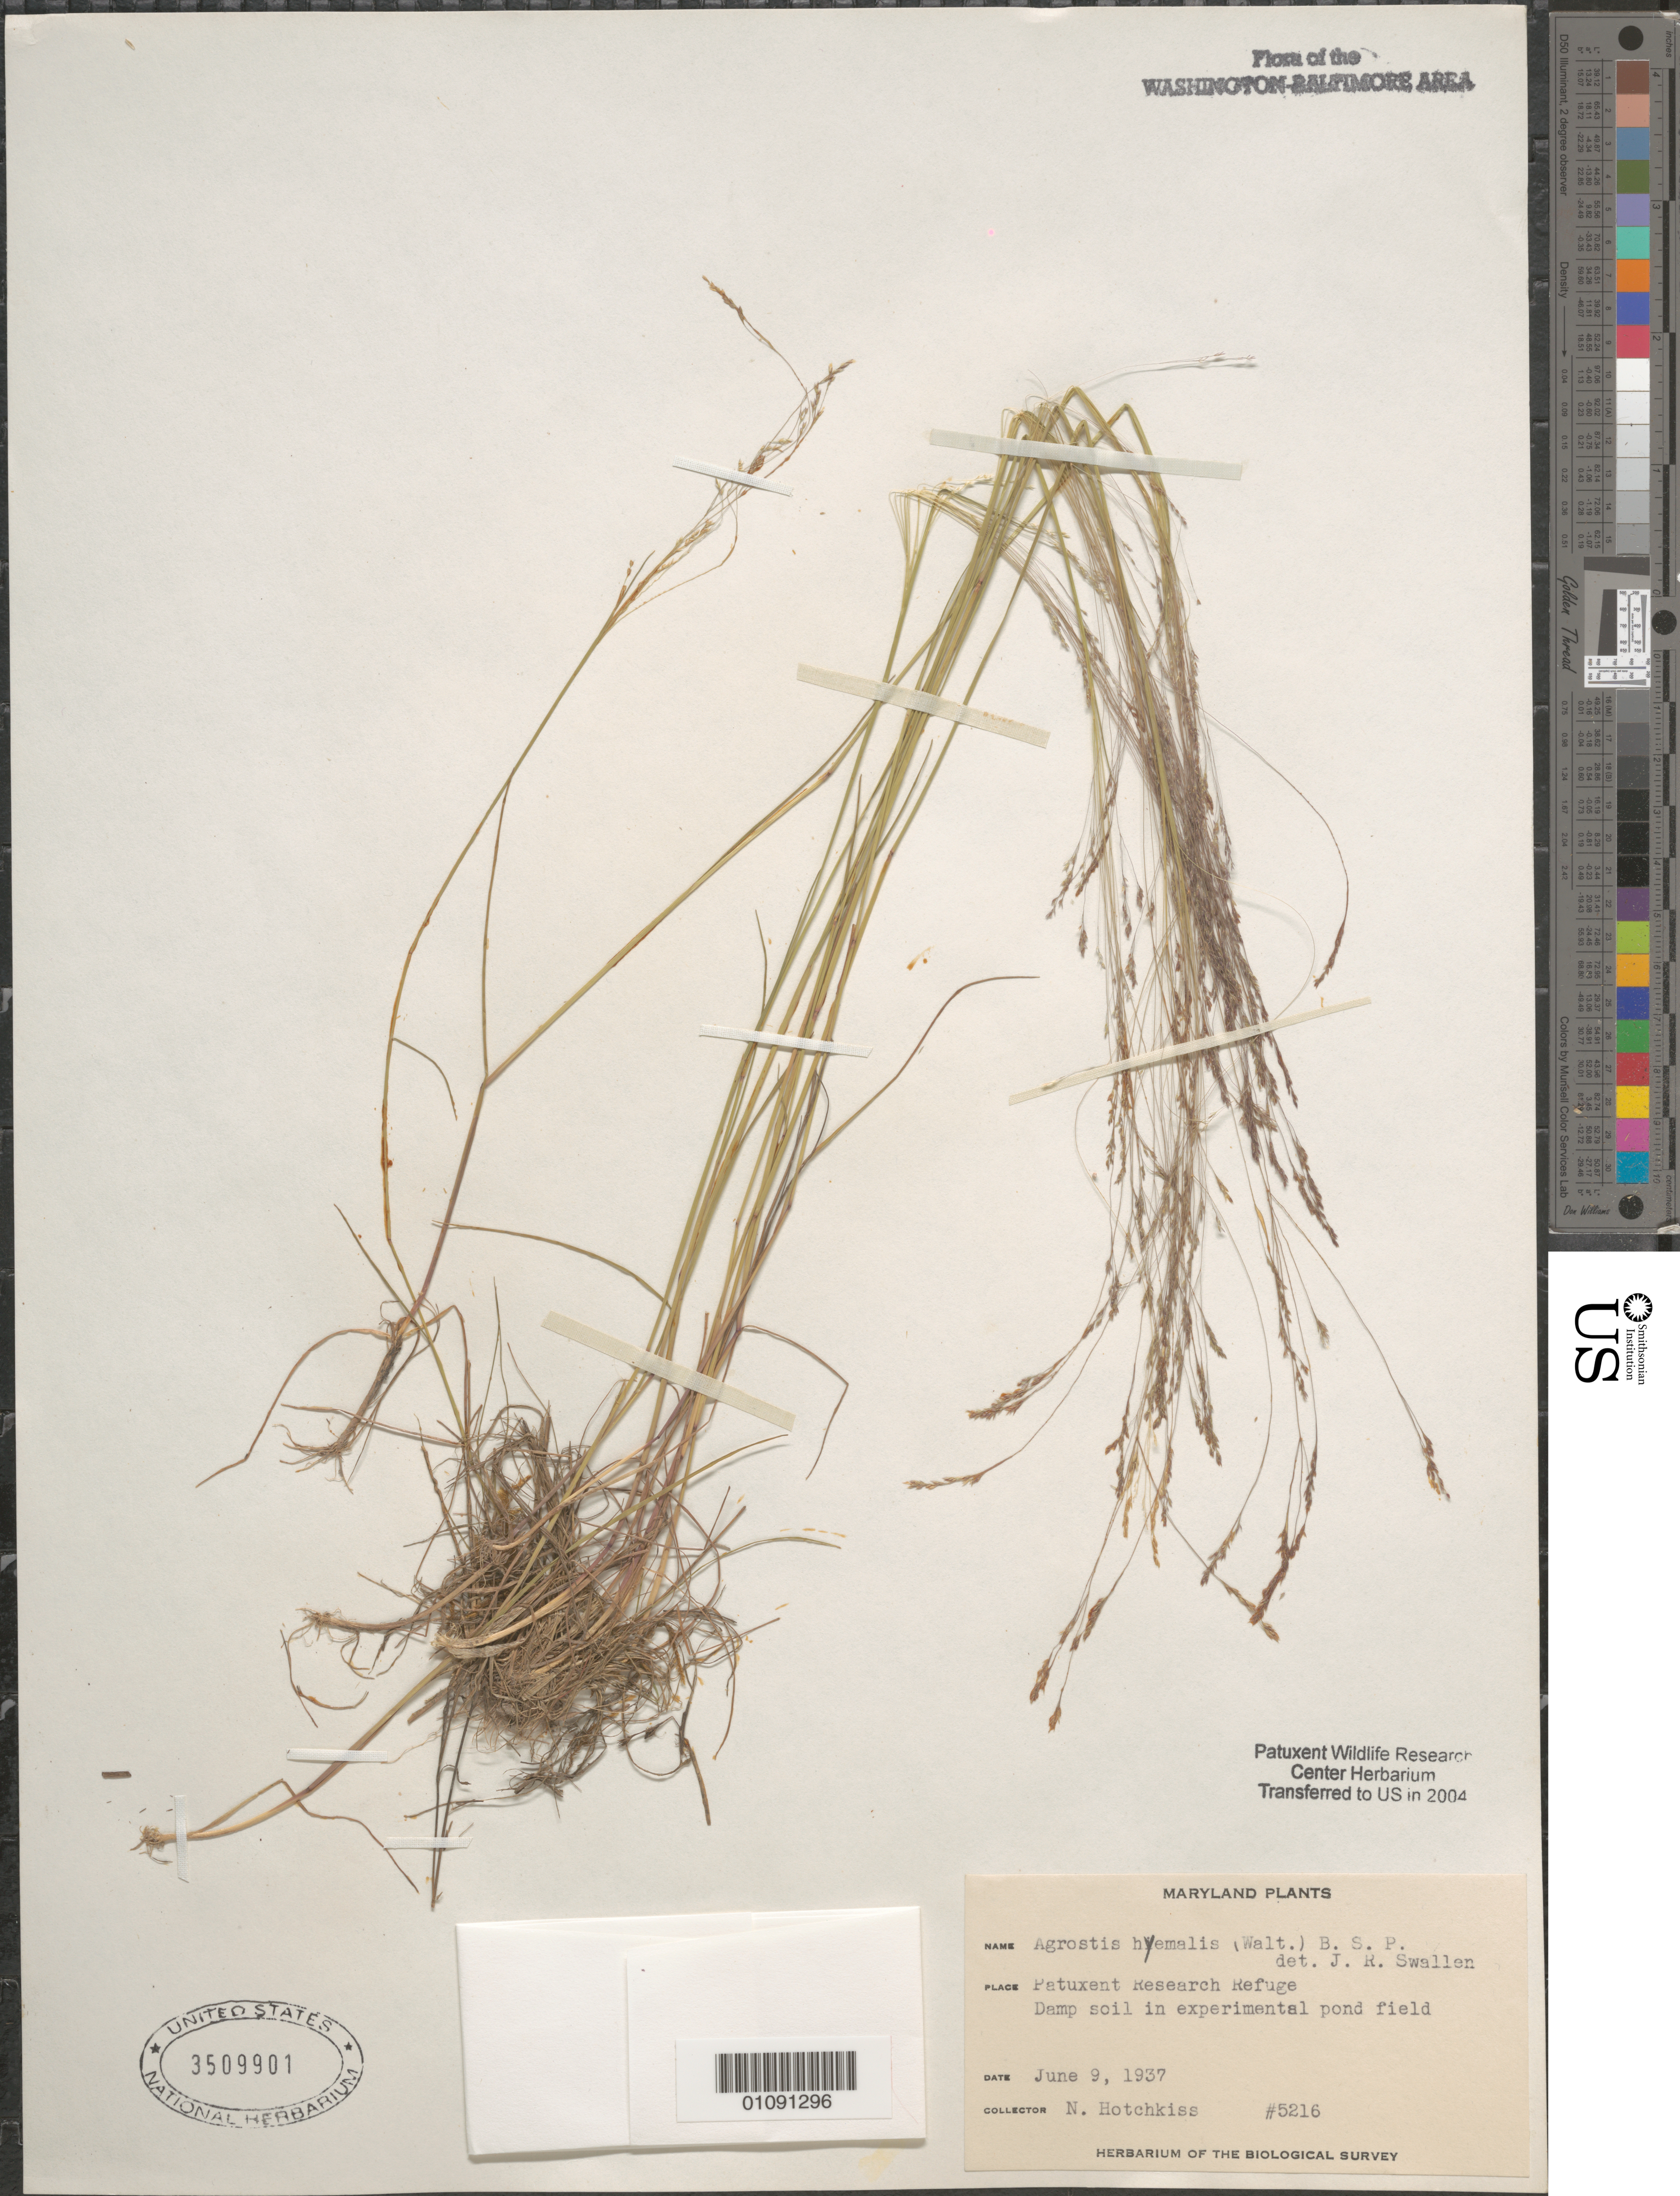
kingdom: Plantae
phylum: Tracheophyta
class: Liliopsida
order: Poales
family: Poaceae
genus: Agrostis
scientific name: Agrostis hyemalis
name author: (Walter) Britton et al.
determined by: Swallen, Jason R.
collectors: N. Hotchkiss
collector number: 5216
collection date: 1937-06-09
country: United States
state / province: Maryland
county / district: Prince George's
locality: Patuxent Wildlife Refuge.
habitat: Damp soil in experimental pond field.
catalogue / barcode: US 3509901